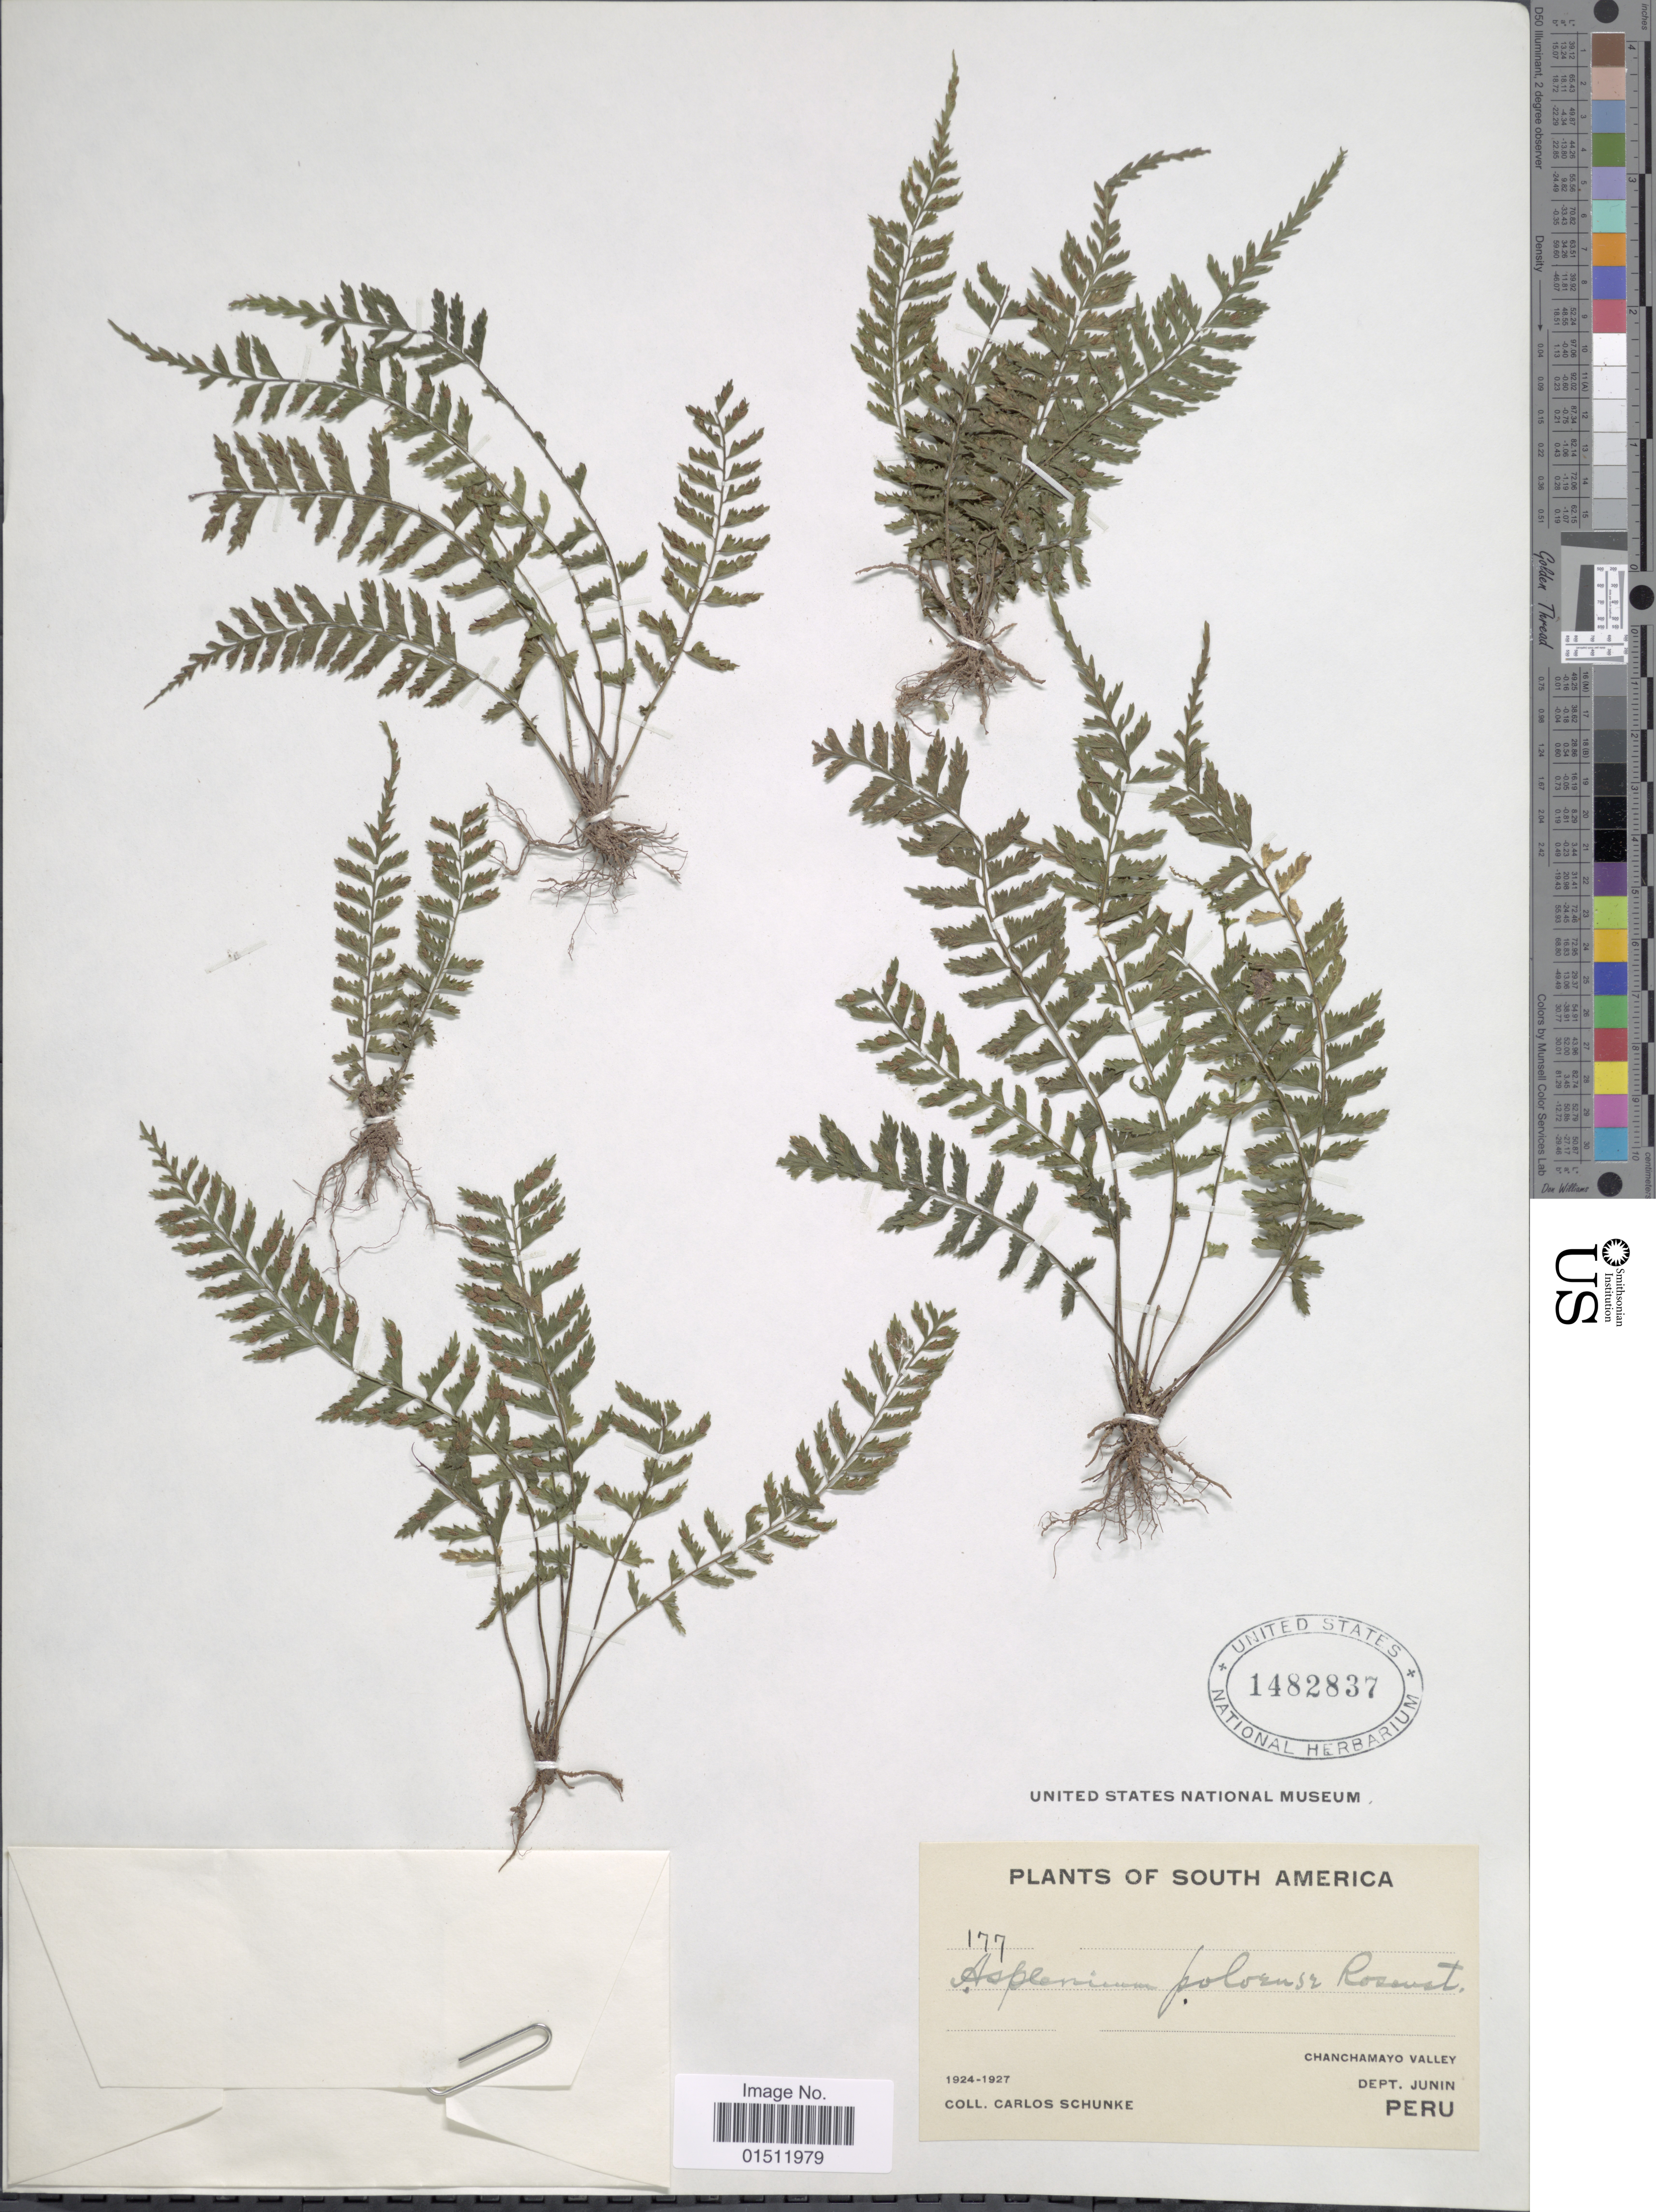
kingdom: Plantae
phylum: Tracheophyta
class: Polypodiopsida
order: Polypodiales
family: Aspleniaceae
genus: Asplenium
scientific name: Asplenium poloense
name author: Rosenst.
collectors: C. Schunke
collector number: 177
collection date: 1924/1927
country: Peru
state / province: Junín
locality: Dept. Junin, Peru.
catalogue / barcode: US 1482837